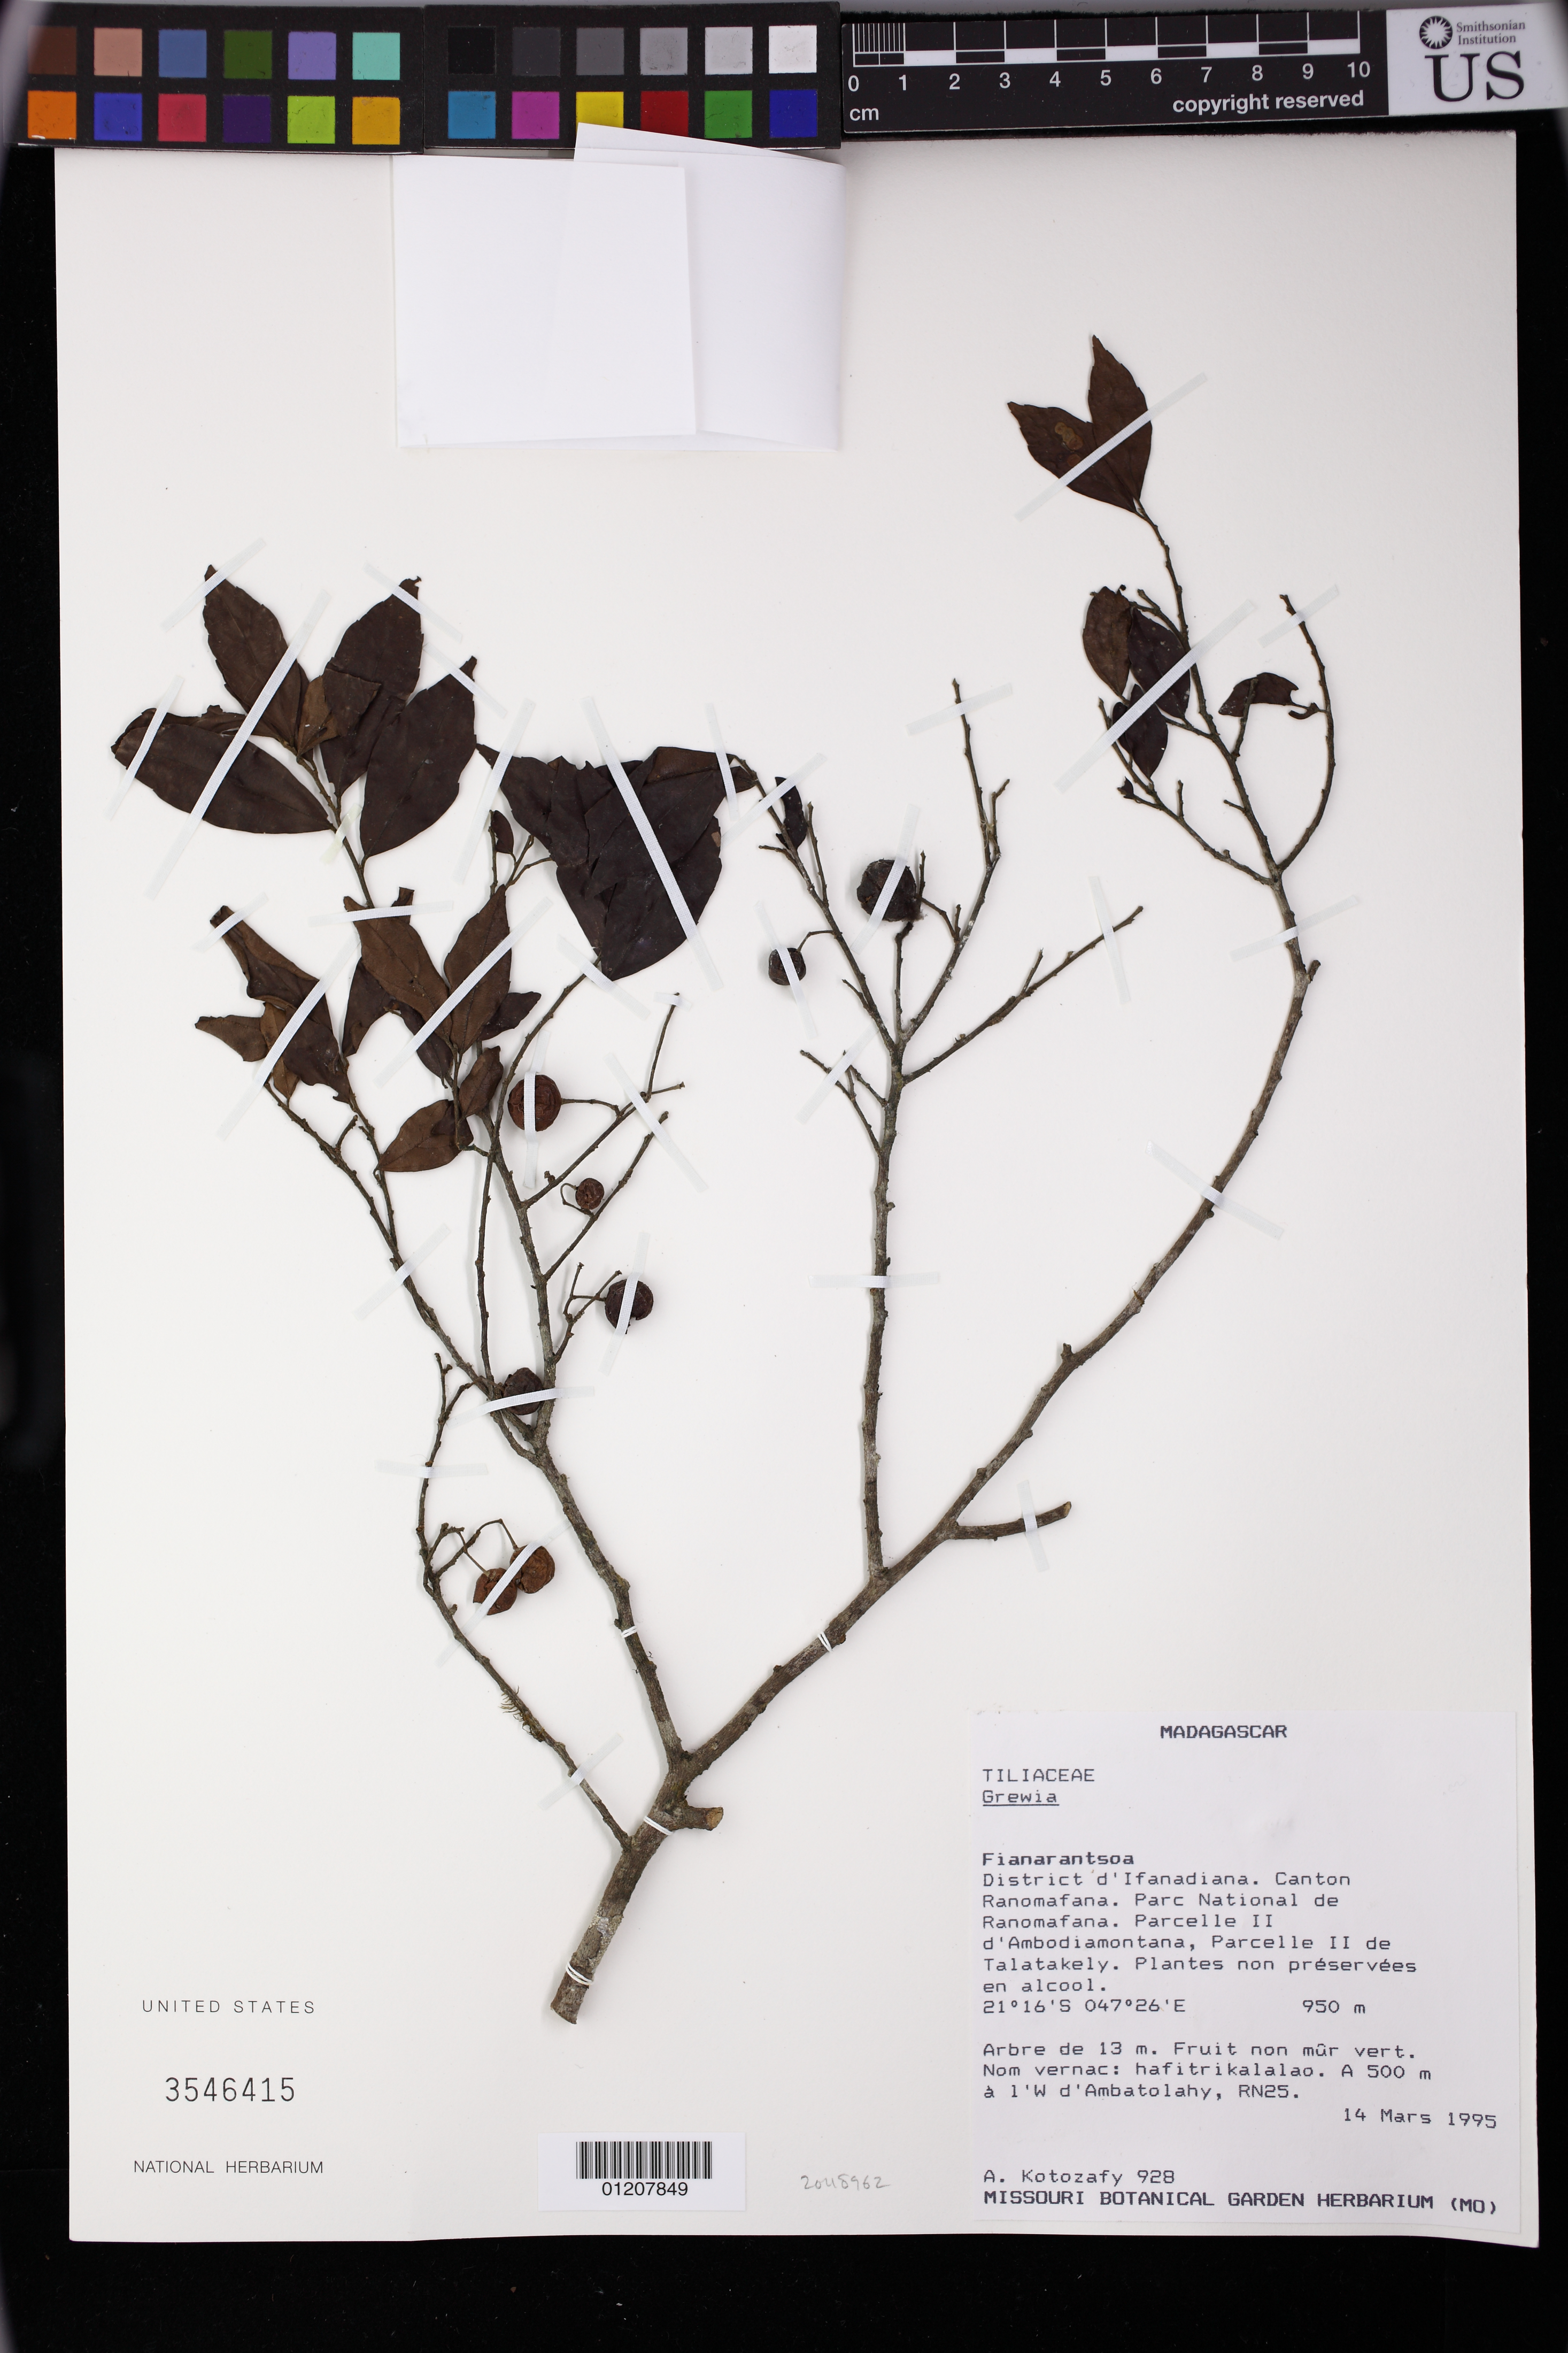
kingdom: Plantae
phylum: Tracheophyta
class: Magnoliopsida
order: Malvales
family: Malvaceae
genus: Grewia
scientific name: Grewia brideliifolia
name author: Baill.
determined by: Jourdain-Fievet, L.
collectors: A. Kotozafy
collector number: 928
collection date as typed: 14 Mar 1995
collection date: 1995-03-14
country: Madagascar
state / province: Vatovavy Fitovinany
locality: Fianarantsoa: District d'Ifanadiana. Canton Ranomafana. Parc National de Ranomafana. Parcelle II d'Ambodiamontana, Parcelle II de Talatakely. A 500m a l'W d'Ambatolahy, RN25.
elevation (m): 950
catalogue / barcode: US 3546415